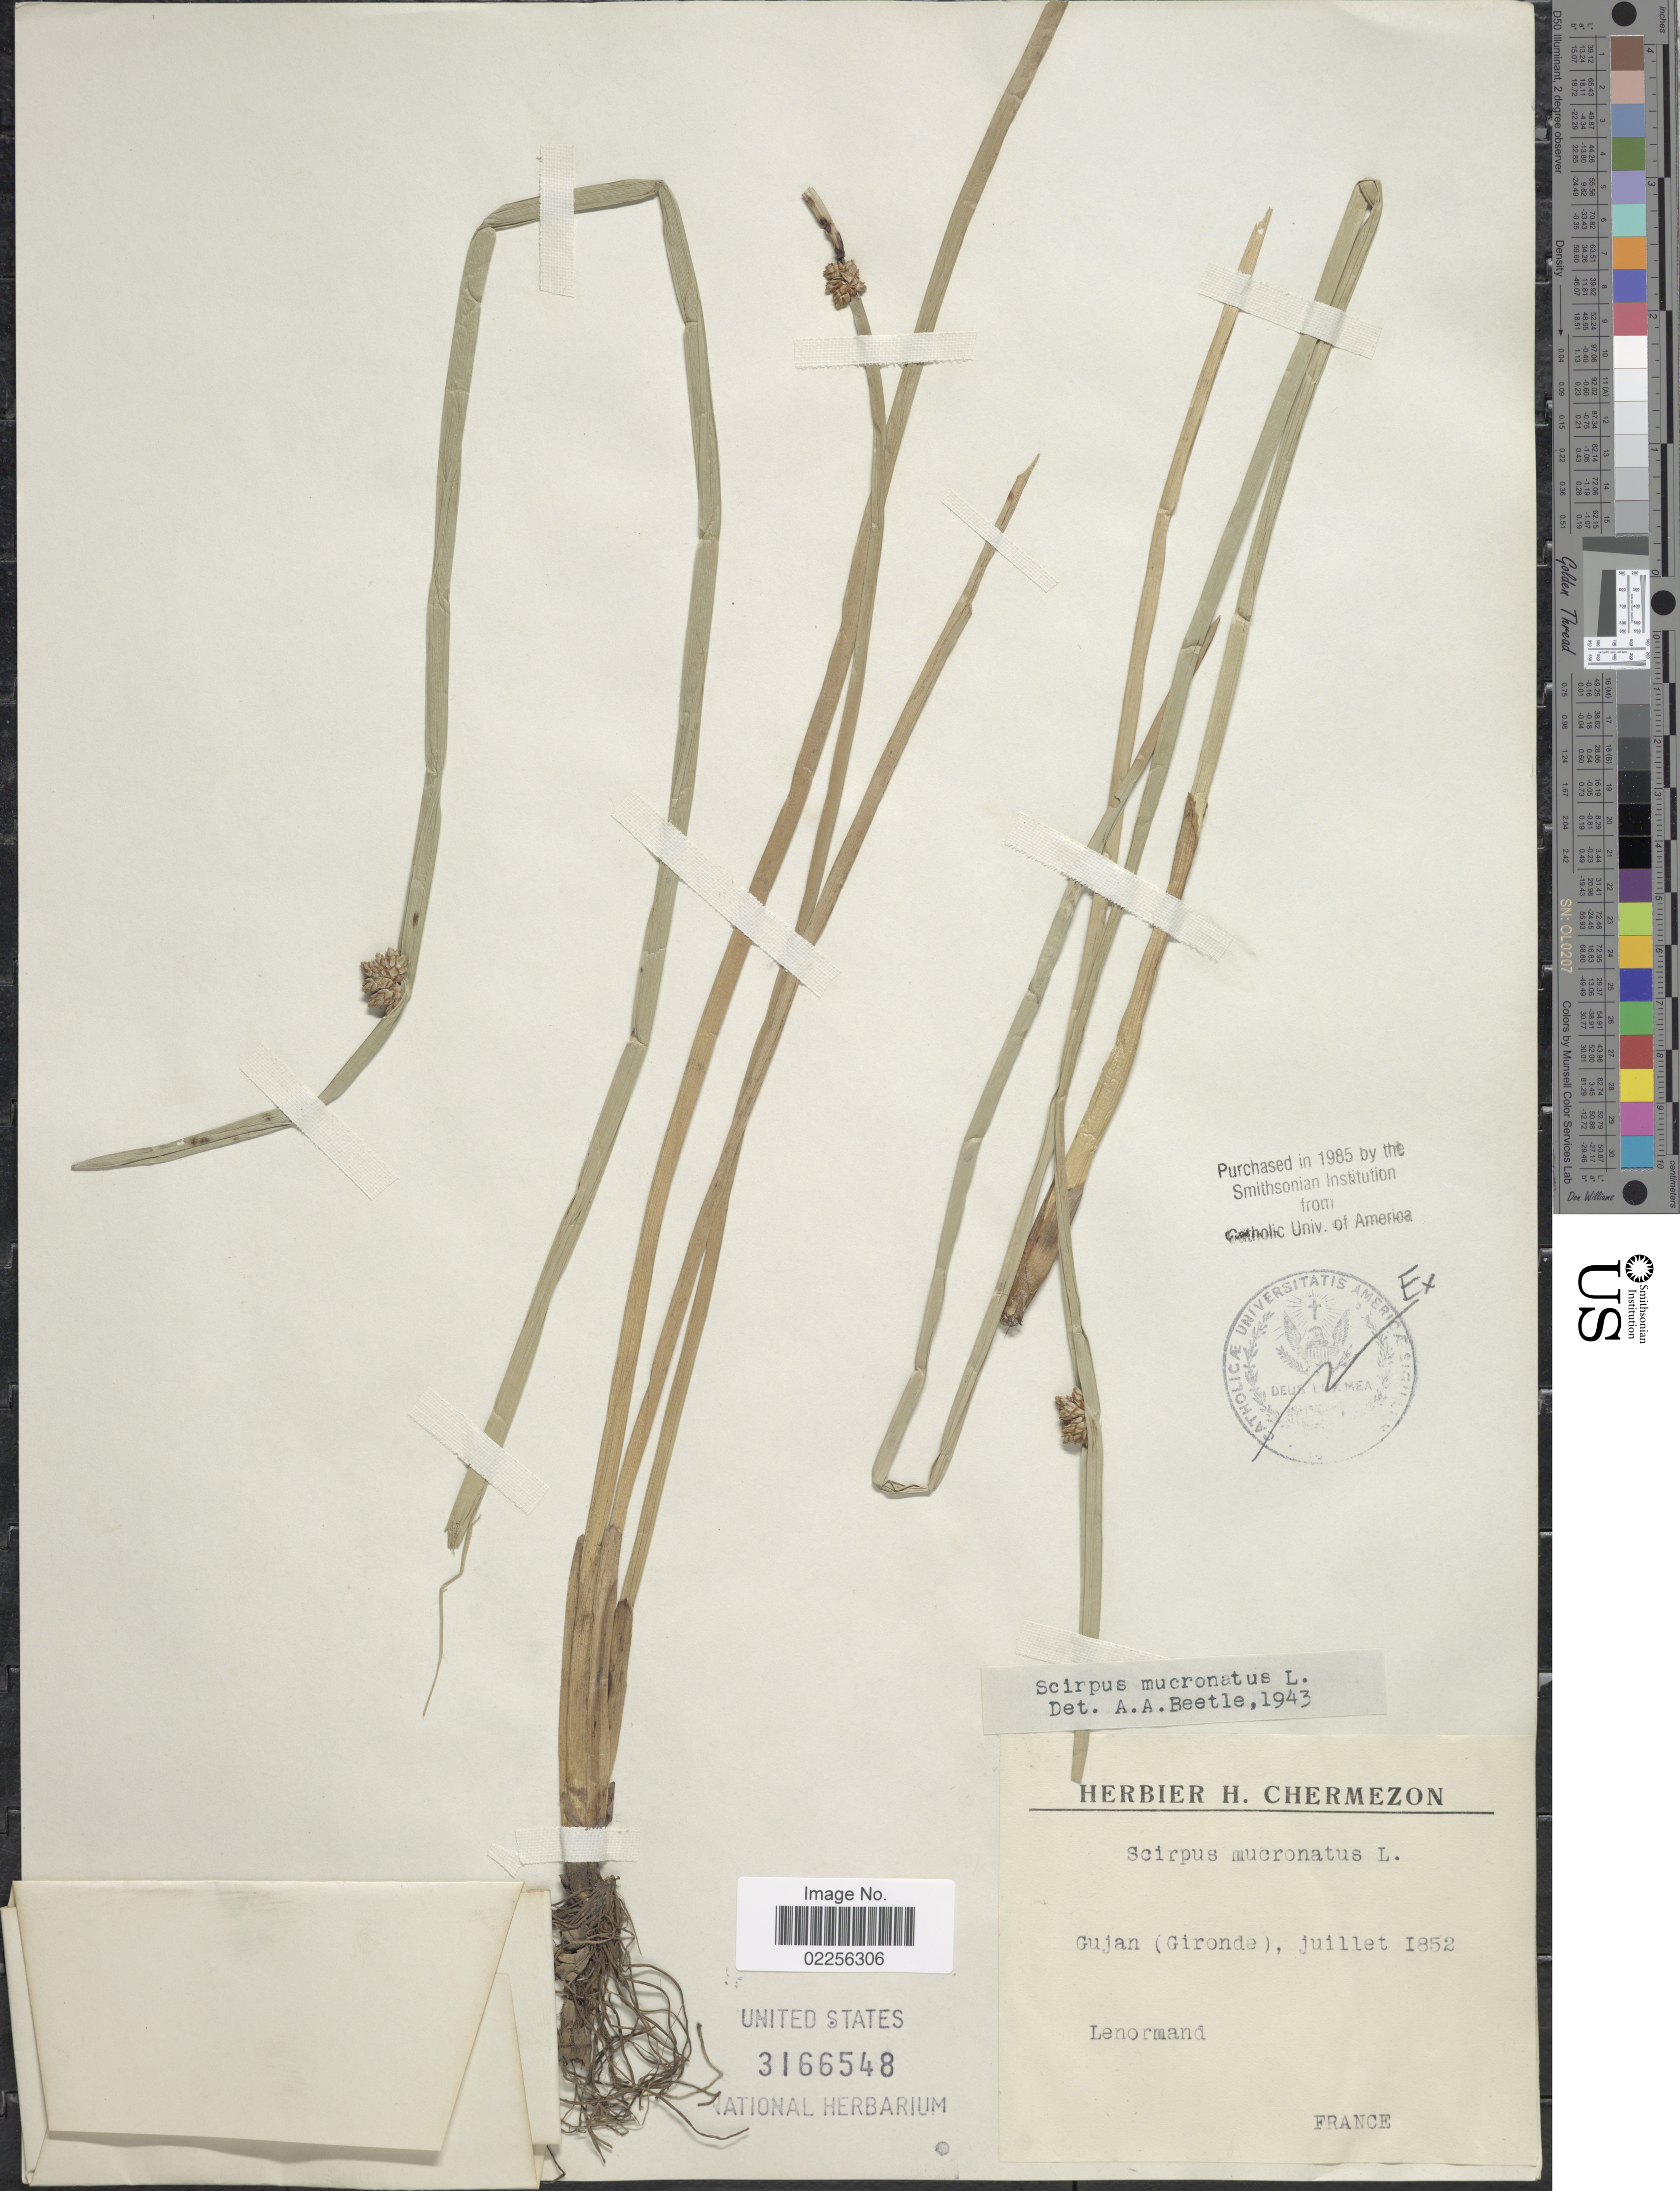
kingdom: Plantae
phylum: Tracheophyta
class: Liliopsida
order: Poales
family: Cyperaceae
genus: Schoenoplectus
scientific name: Schoenoplectus mucronatus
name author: (L.) Palla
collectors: -. Lenormand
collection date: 1852-07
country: France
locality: Gujan (Gironde)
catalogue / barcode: US 3166548